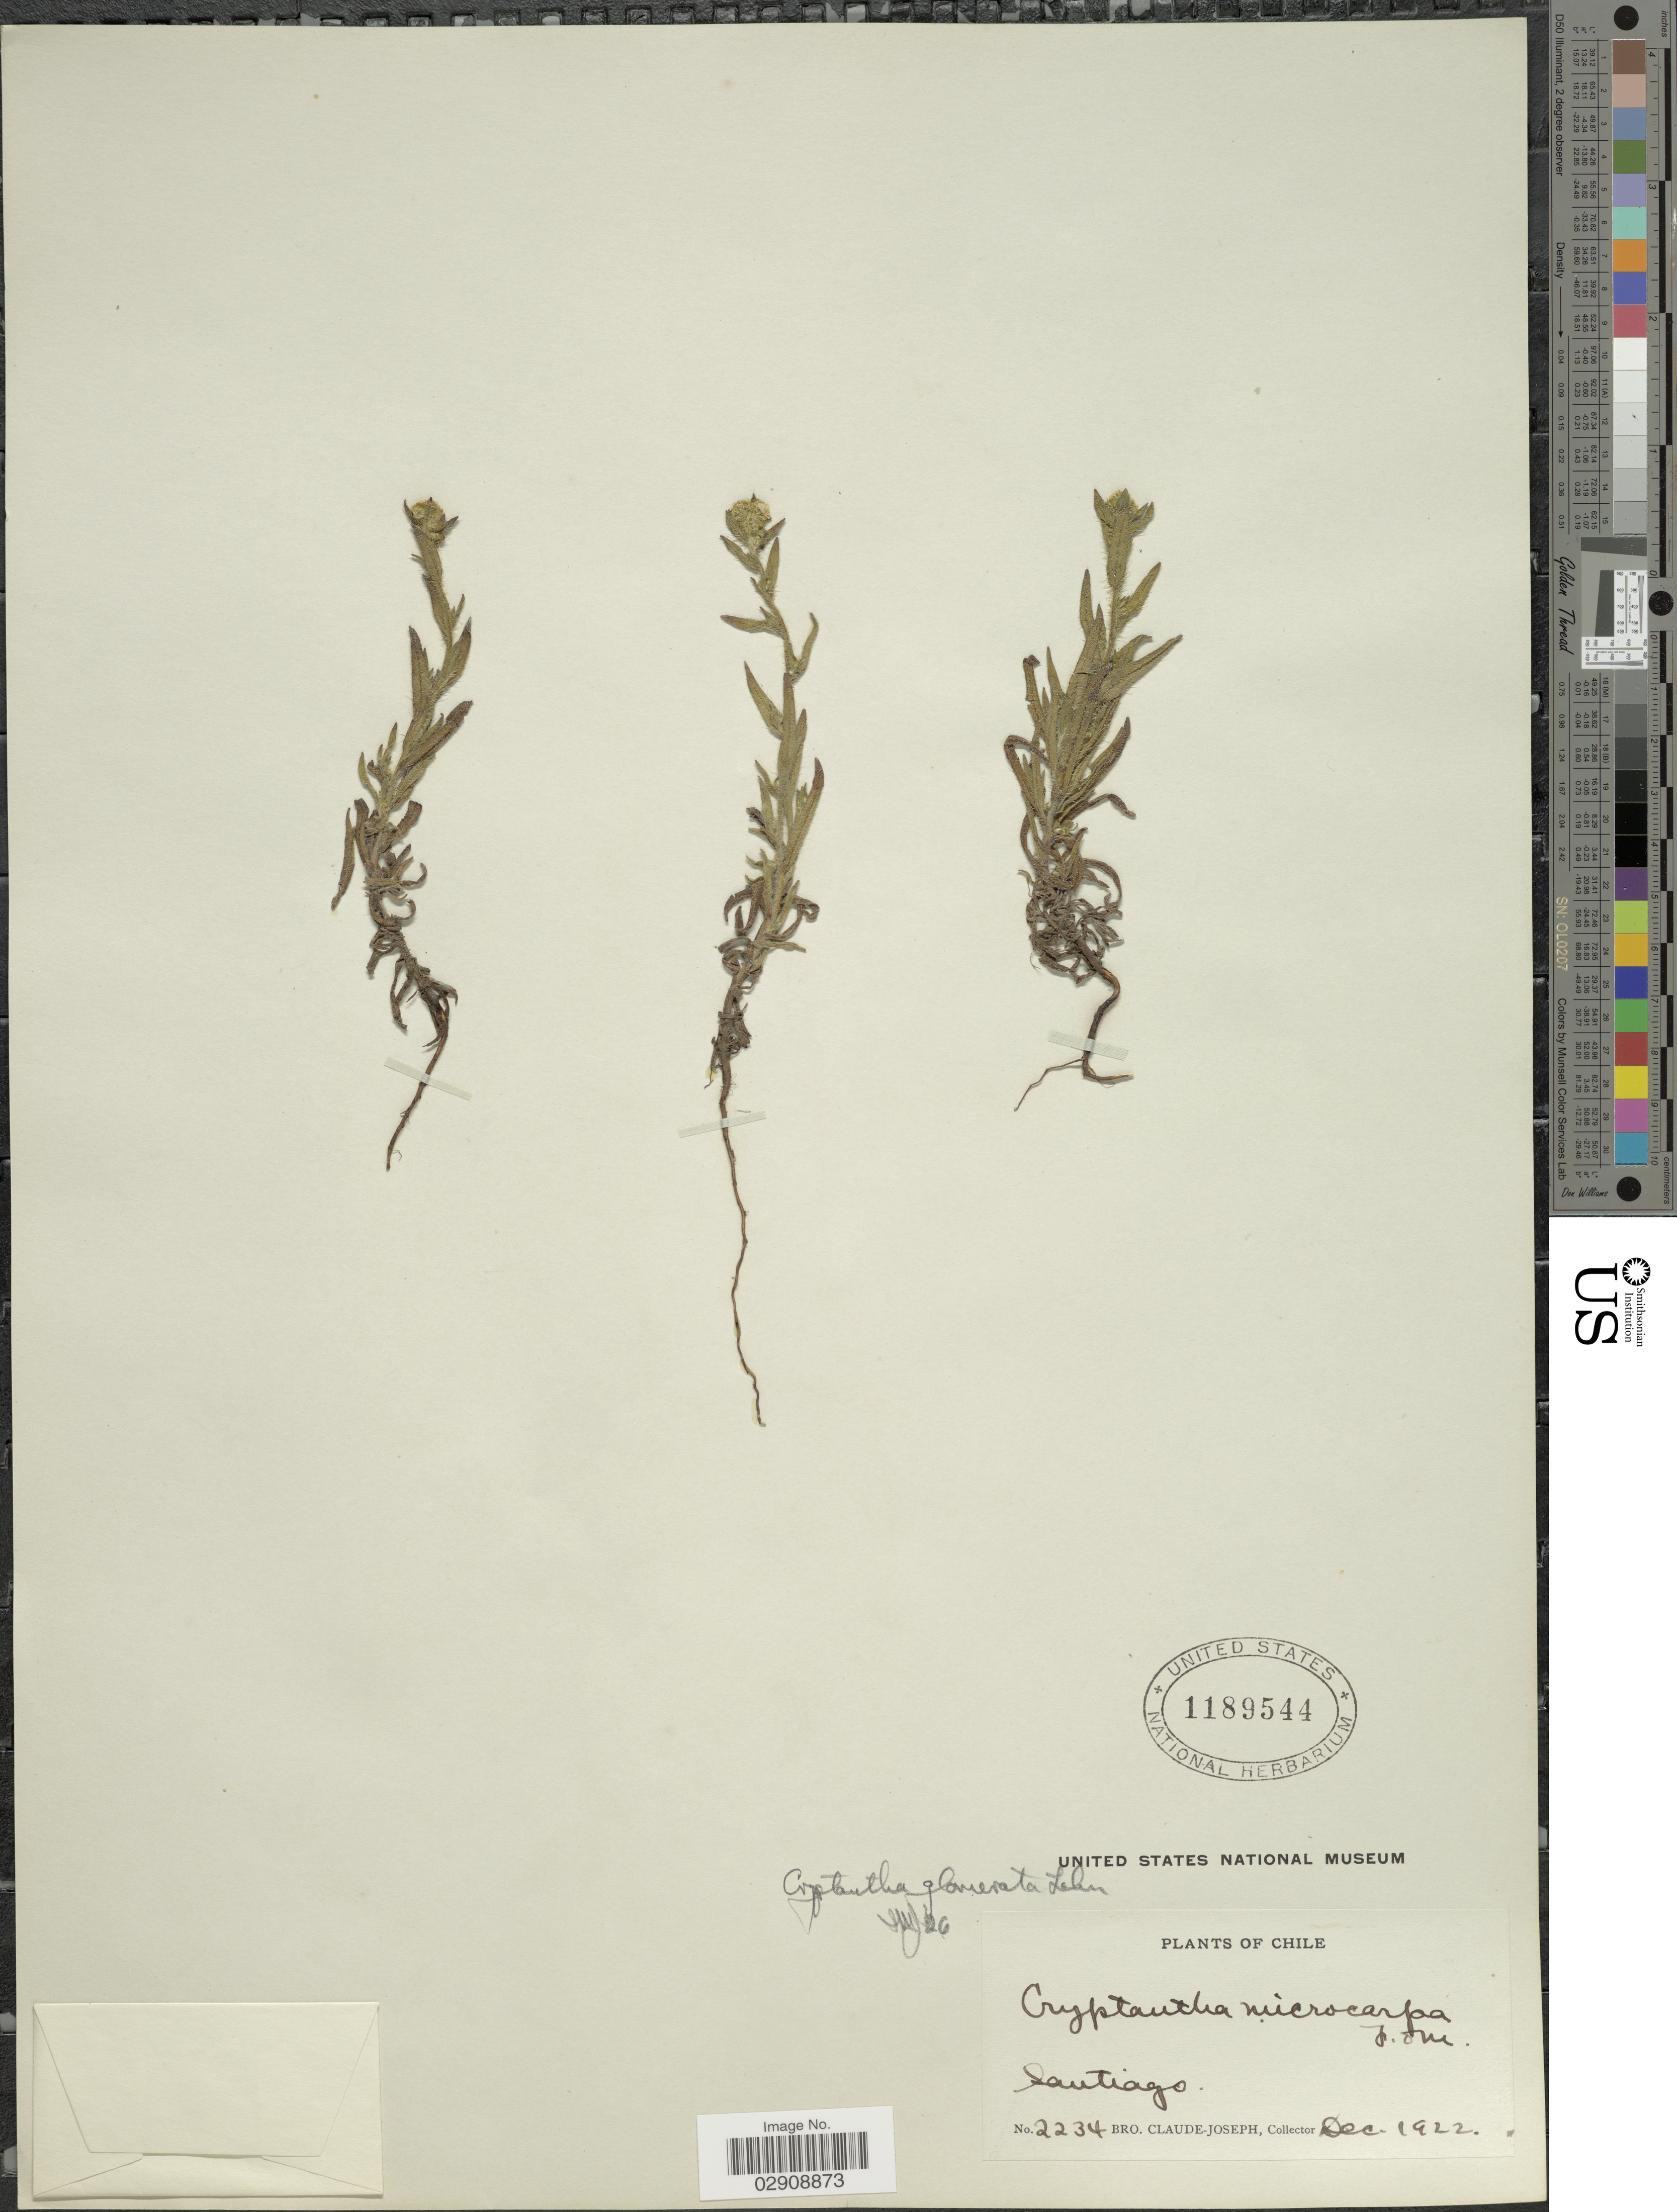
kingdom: Plantae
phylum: Tracheophyta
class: Magnoliopsida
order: Boraginales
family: Boraginaceae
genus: Cryptantha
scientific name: Cryptantha glomerata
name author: (G. Don) Lehm.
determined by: Moroni, Pablo, (SI), Instituto de Botanica Darwinion (ARGENTINA)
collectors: Bro. Claude-Joseph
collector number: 2234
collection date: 1922-12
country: Chile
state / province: Región Metropolitana (RM)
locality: Santiago.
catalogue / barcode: US 1189544